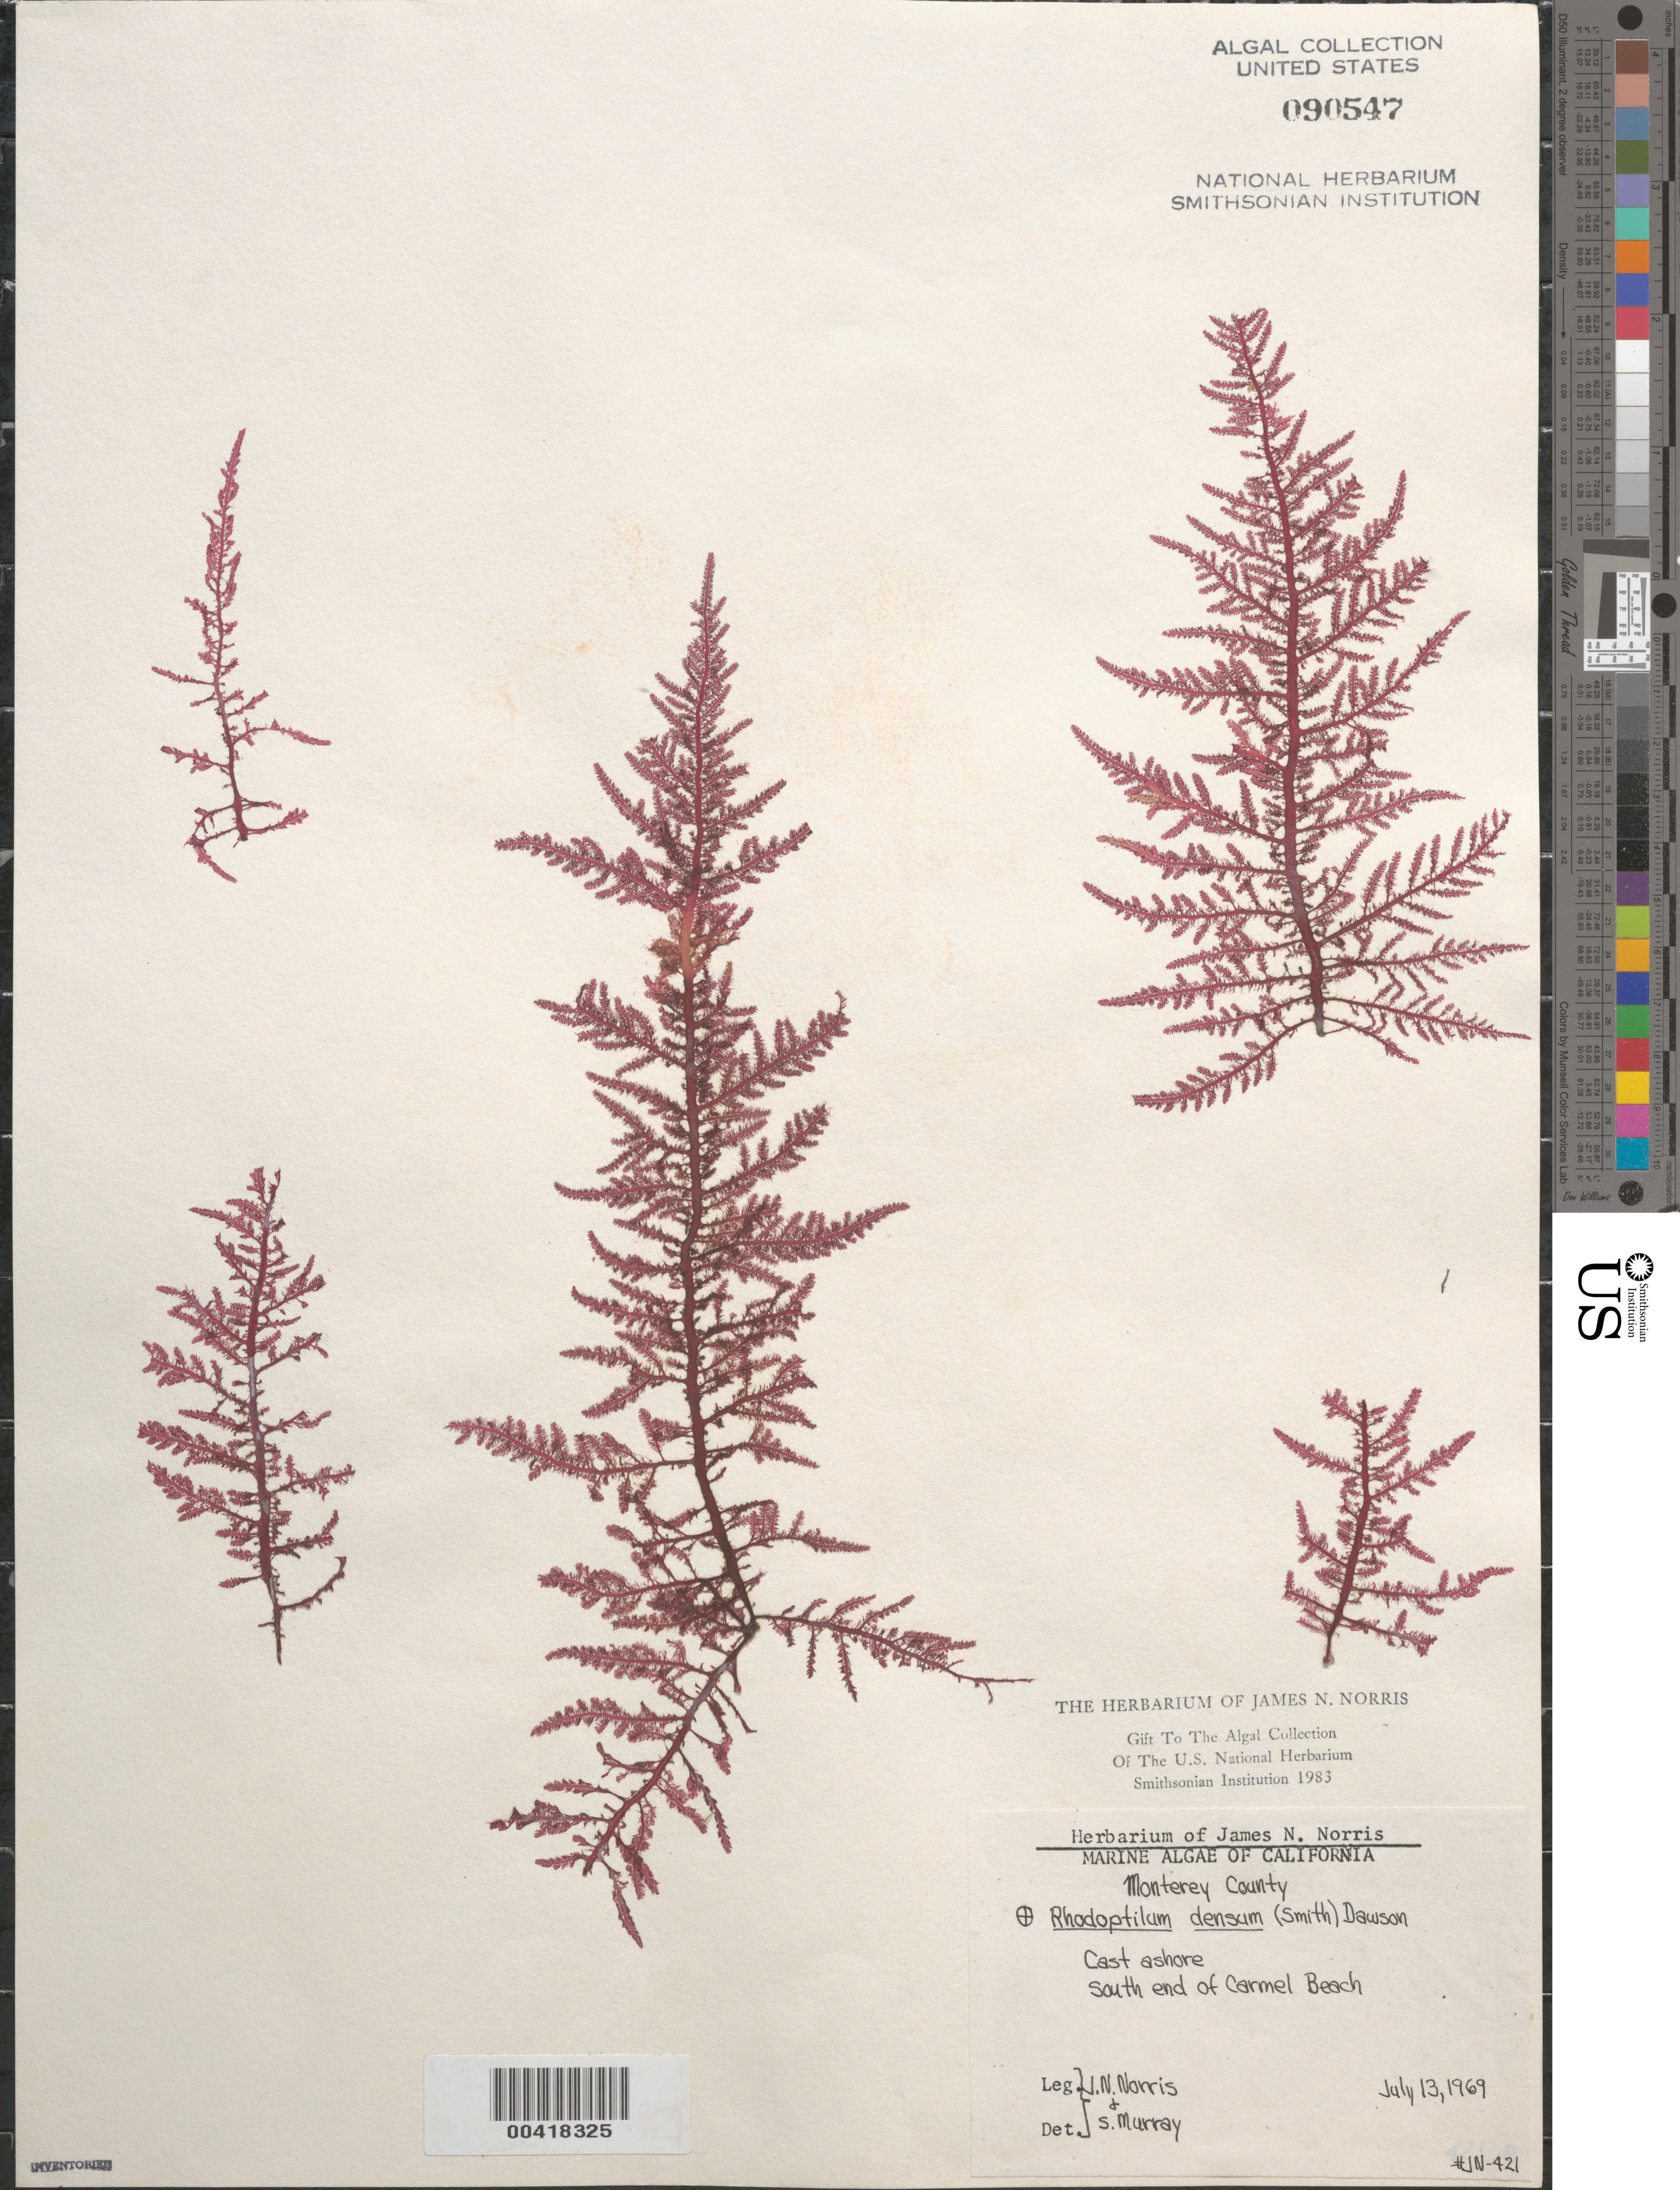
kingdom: Plantae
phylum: Rhodophyta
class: Florideophyceae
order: Ceramiales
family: Dasyaceae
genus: Rhodoptilum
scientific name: Rhodoptilum plumosum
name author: (Harv. & Bail.) Kylin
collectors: J. N. Norris & S. N. Murray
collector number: JN-421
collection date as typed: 13 Jul 1969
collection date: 1969-07-13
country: United States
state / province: California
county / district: Monterey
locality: Carmel Beach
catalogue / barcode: US 90547